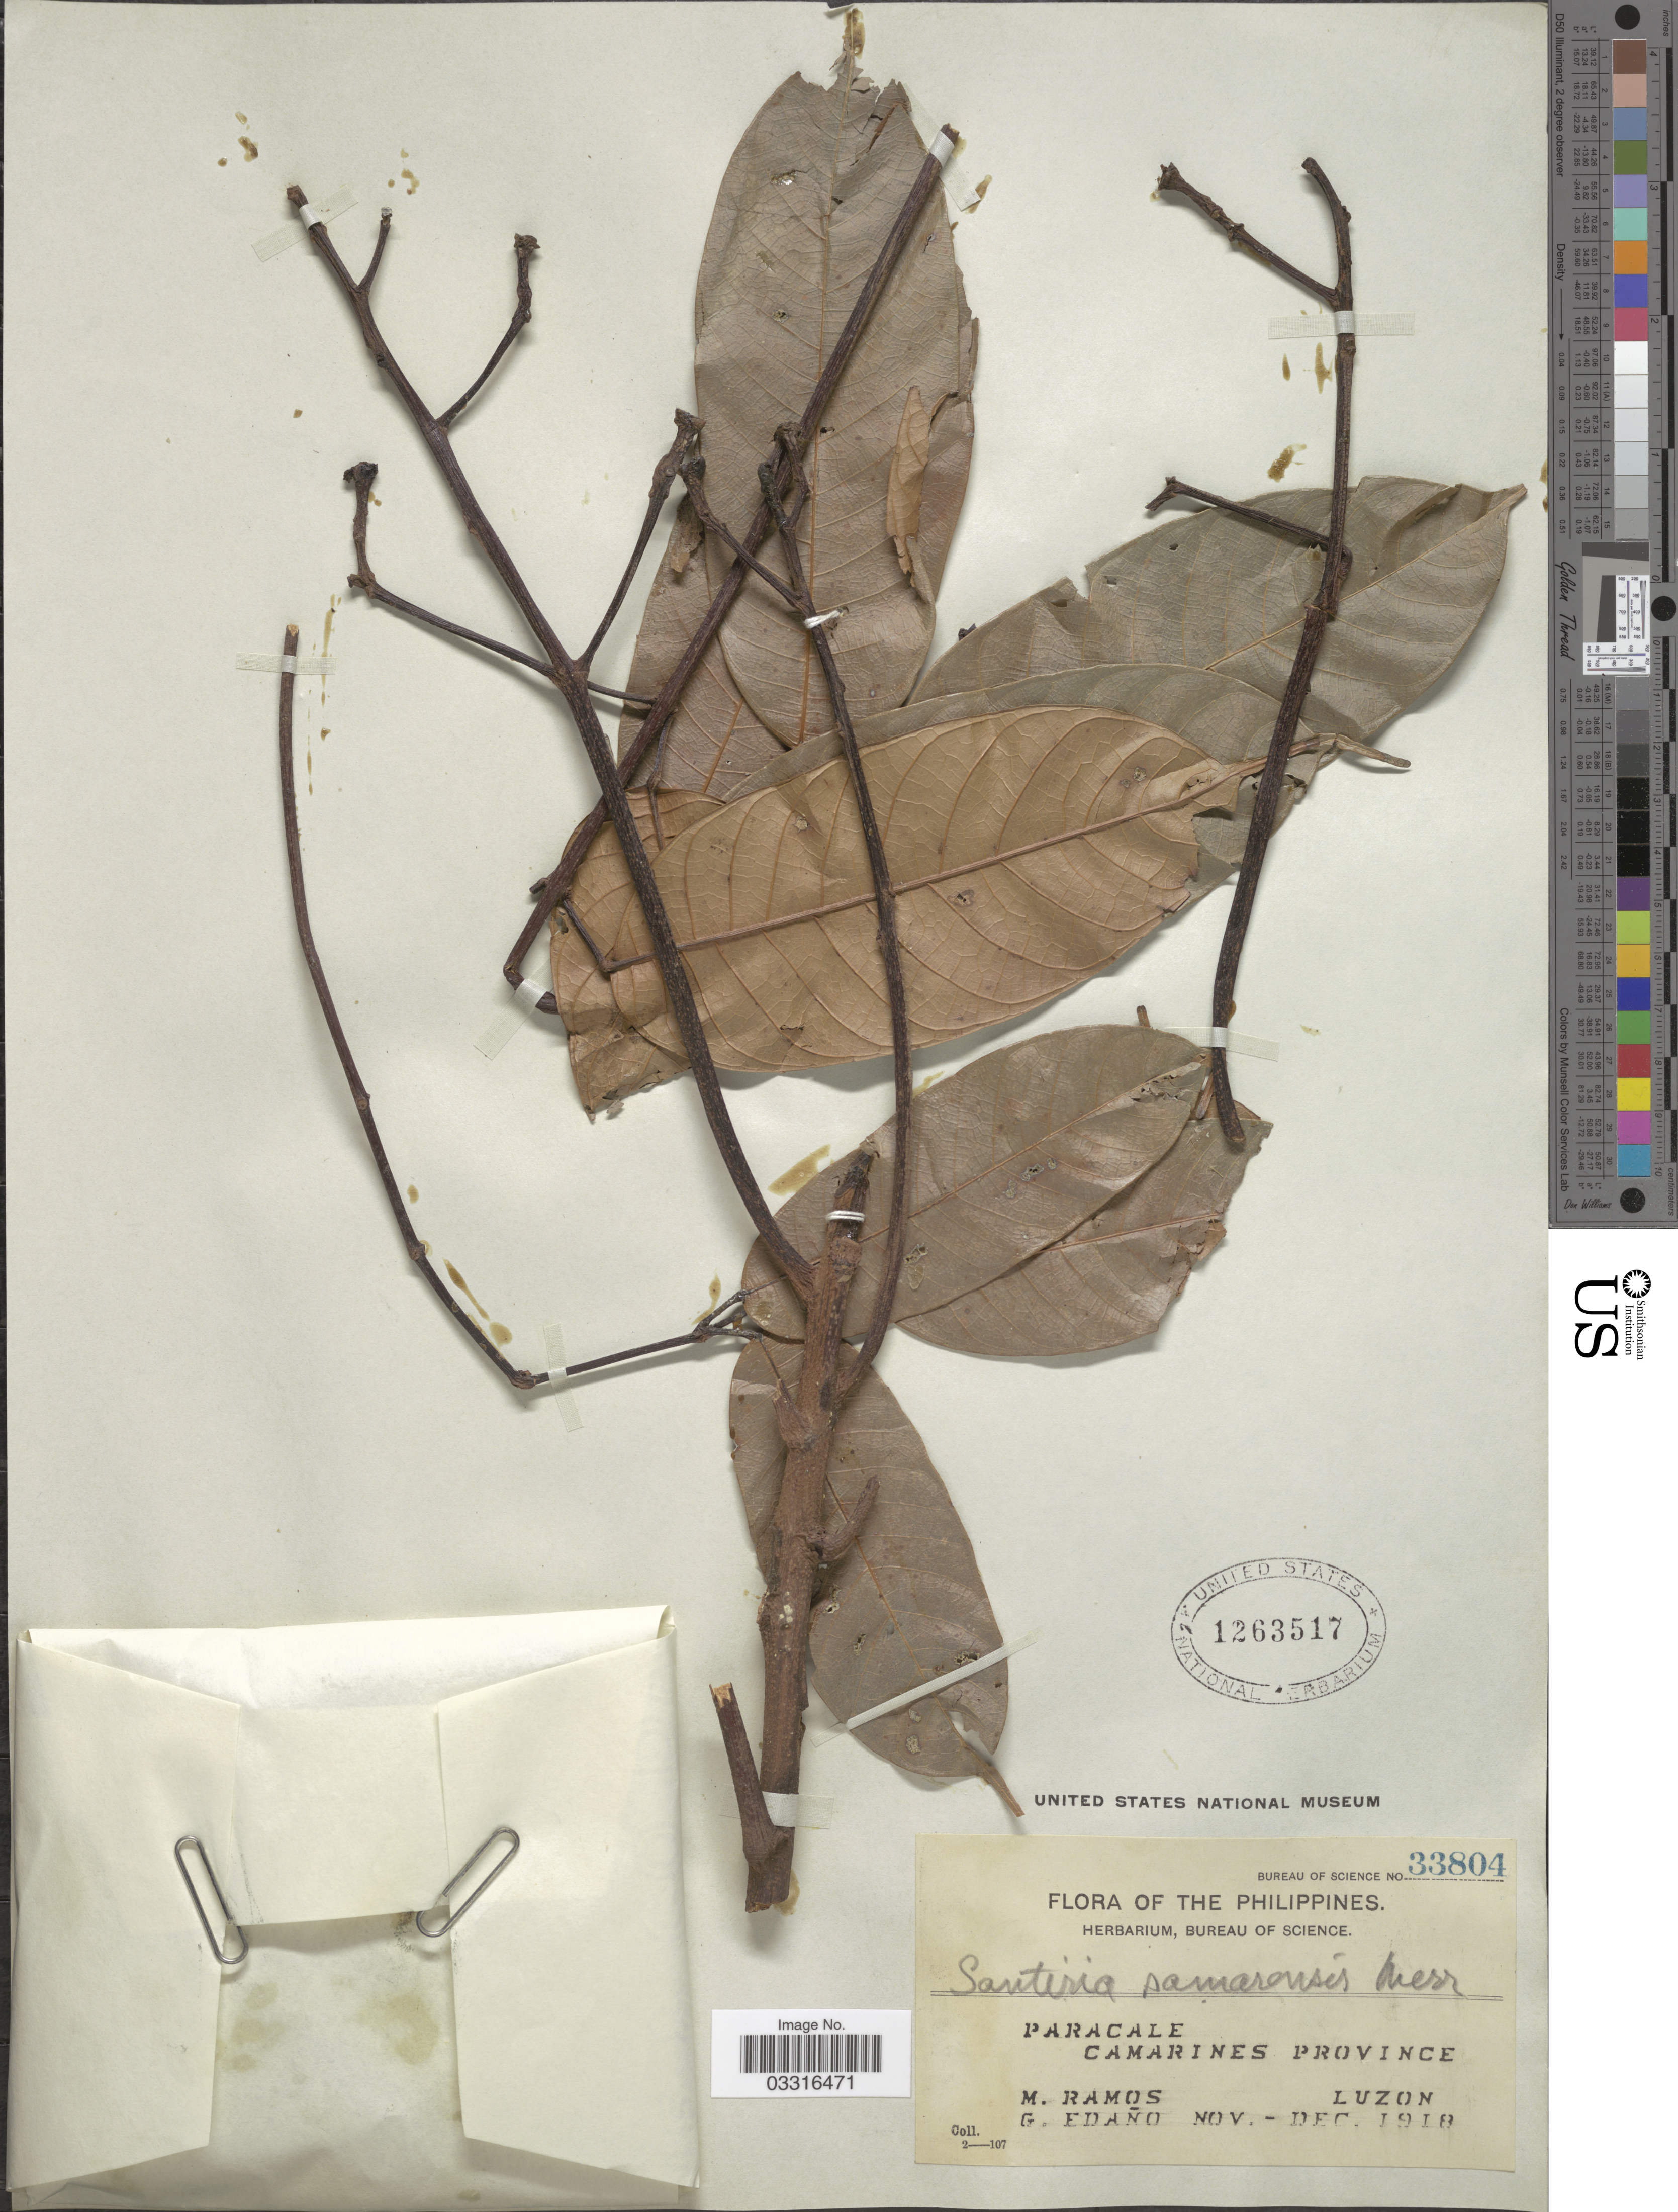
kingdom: Plantae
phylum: Tracheophyta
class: Magnoliopsida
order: Sapindales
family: Burseraceae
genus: Santiria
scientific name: Santiria samarensis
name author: Merr.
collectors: M. Ramos & G. Edaño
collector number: Bureau of Science 33804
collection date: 1918-11/1918-12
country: Philippines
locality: Paracale, Camarines Province, Luzon.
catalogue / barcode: US 1263517